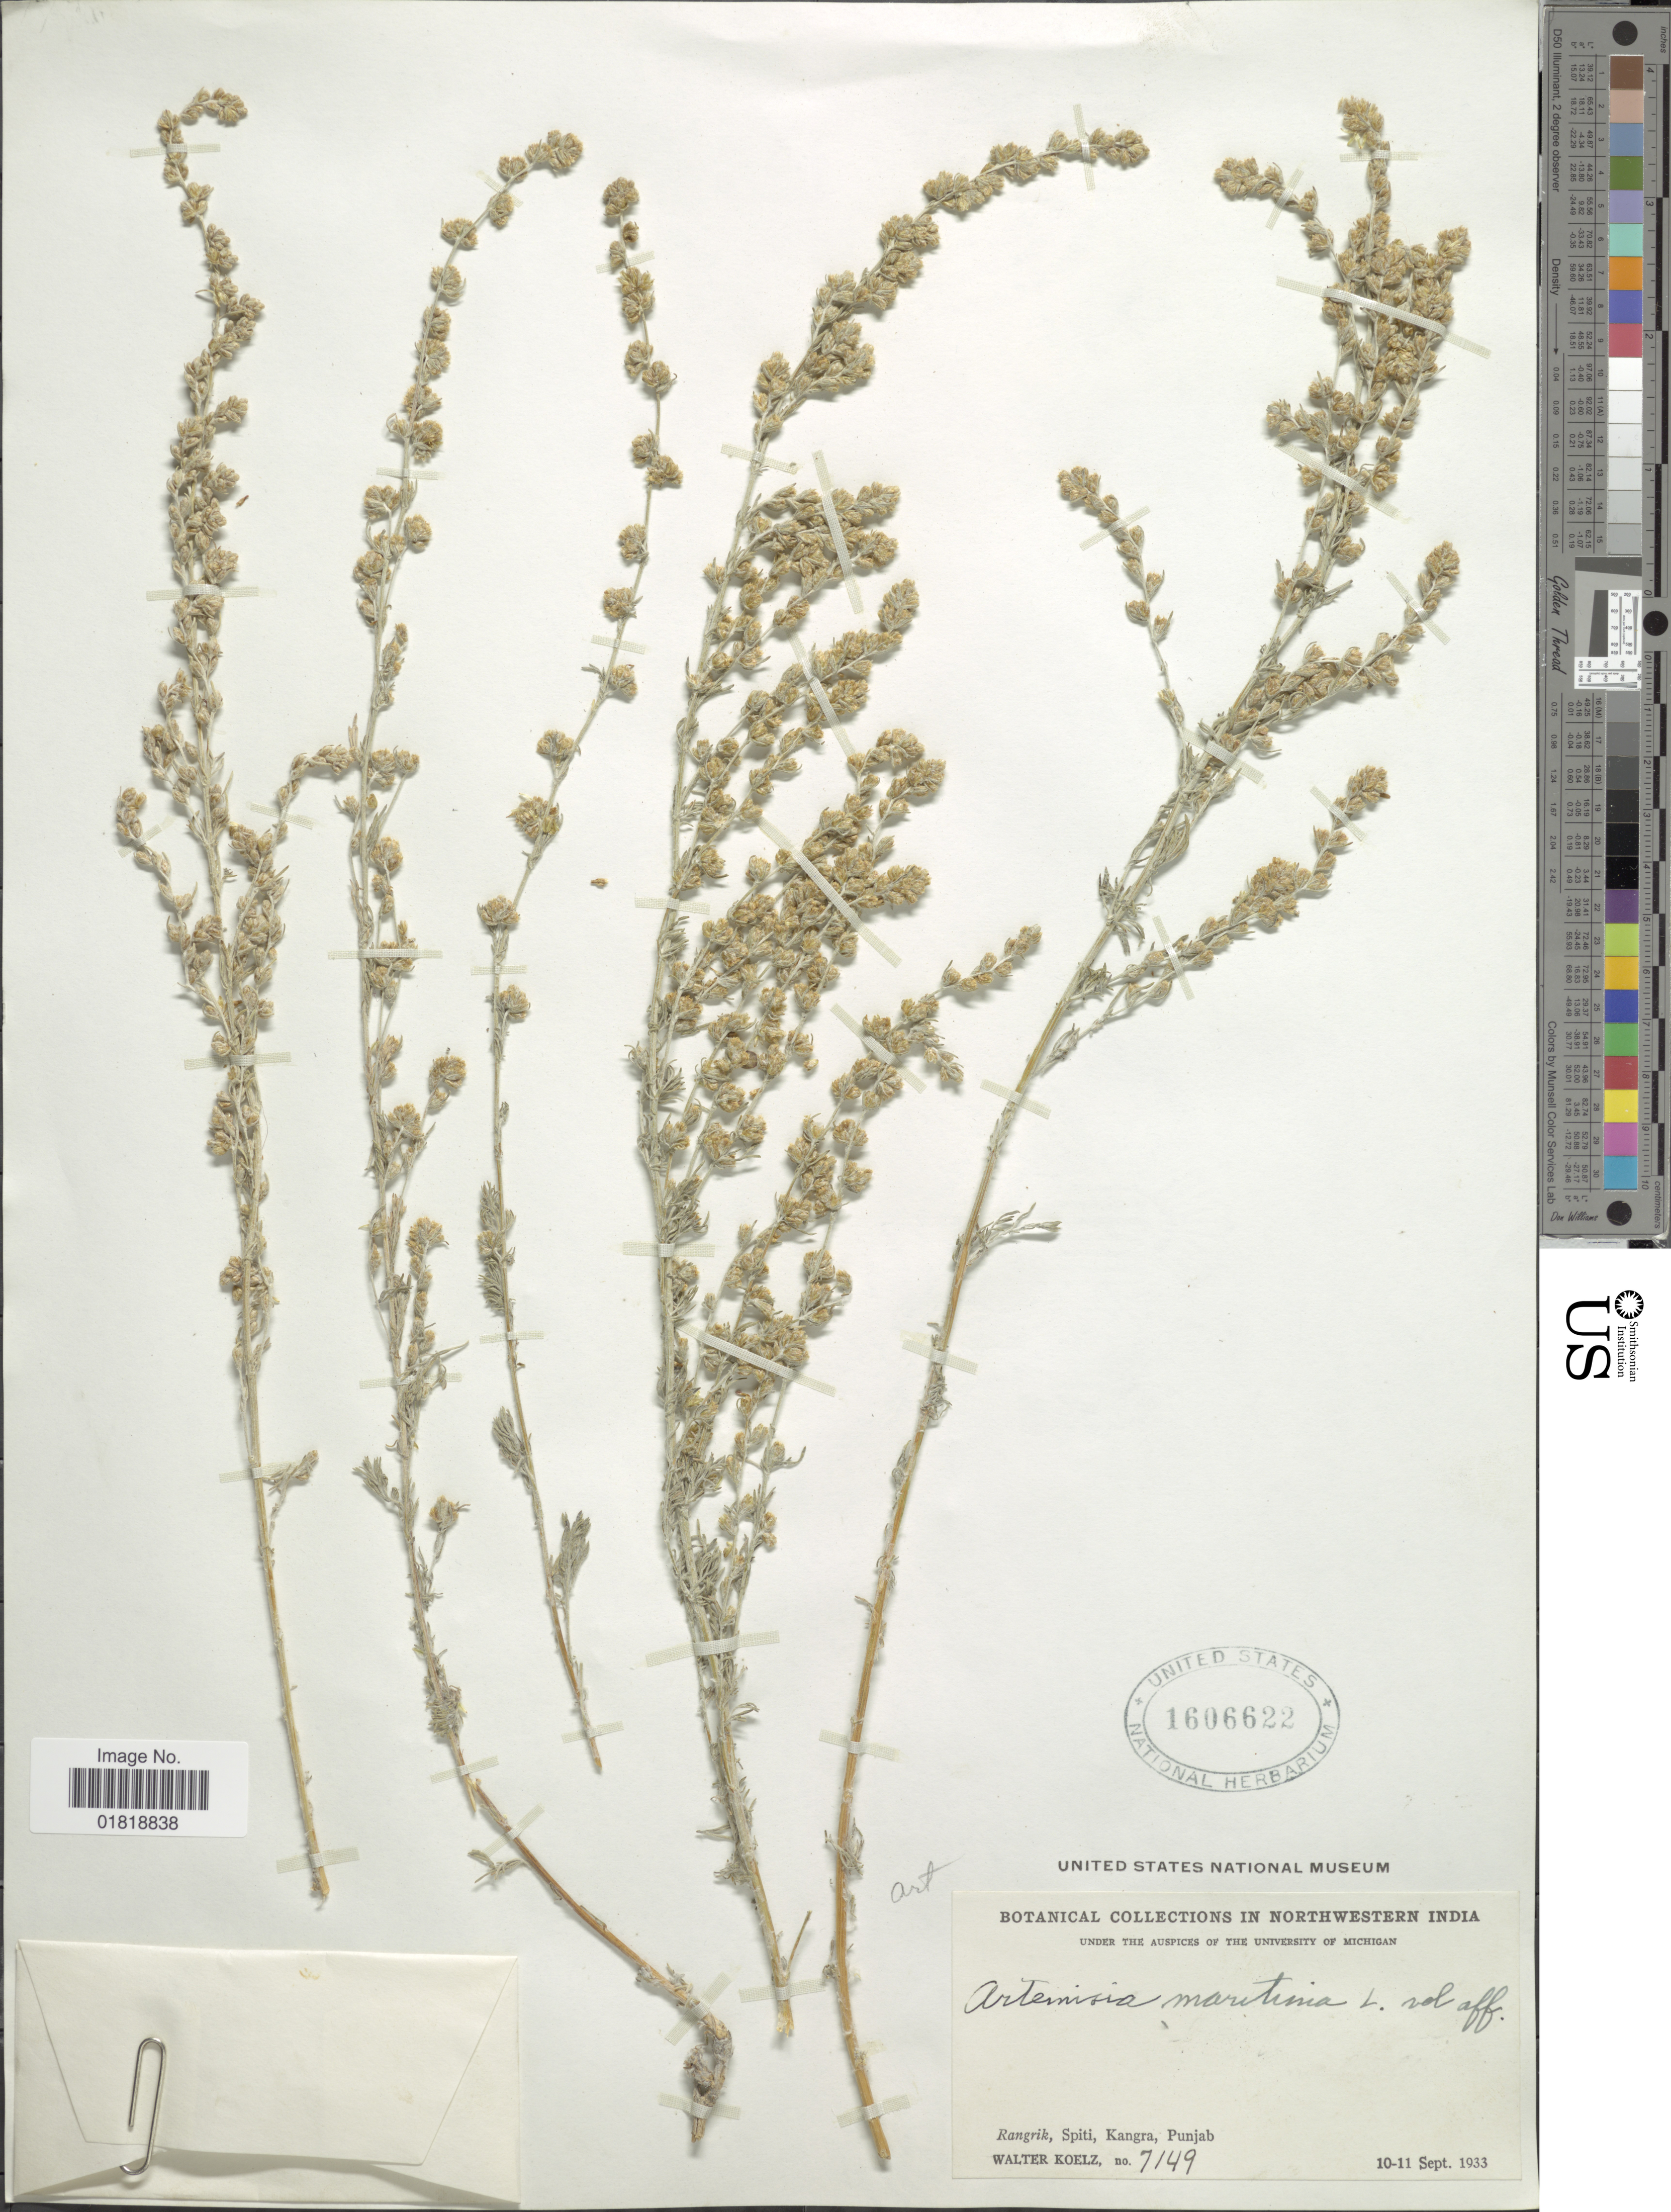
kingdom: Plantae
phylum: Tracheophyta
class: Magnoliopsida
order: Asterales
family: Asteraceae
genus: Artemisia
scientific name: Artemisia maritima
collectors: W. N. Koelz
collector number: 7149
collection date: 1933-09-10/1933-09-11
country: India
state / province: Himachal Pradesh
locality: Northwestern India, Rangrik, Spiti, Kangra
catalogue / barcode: US 1606622